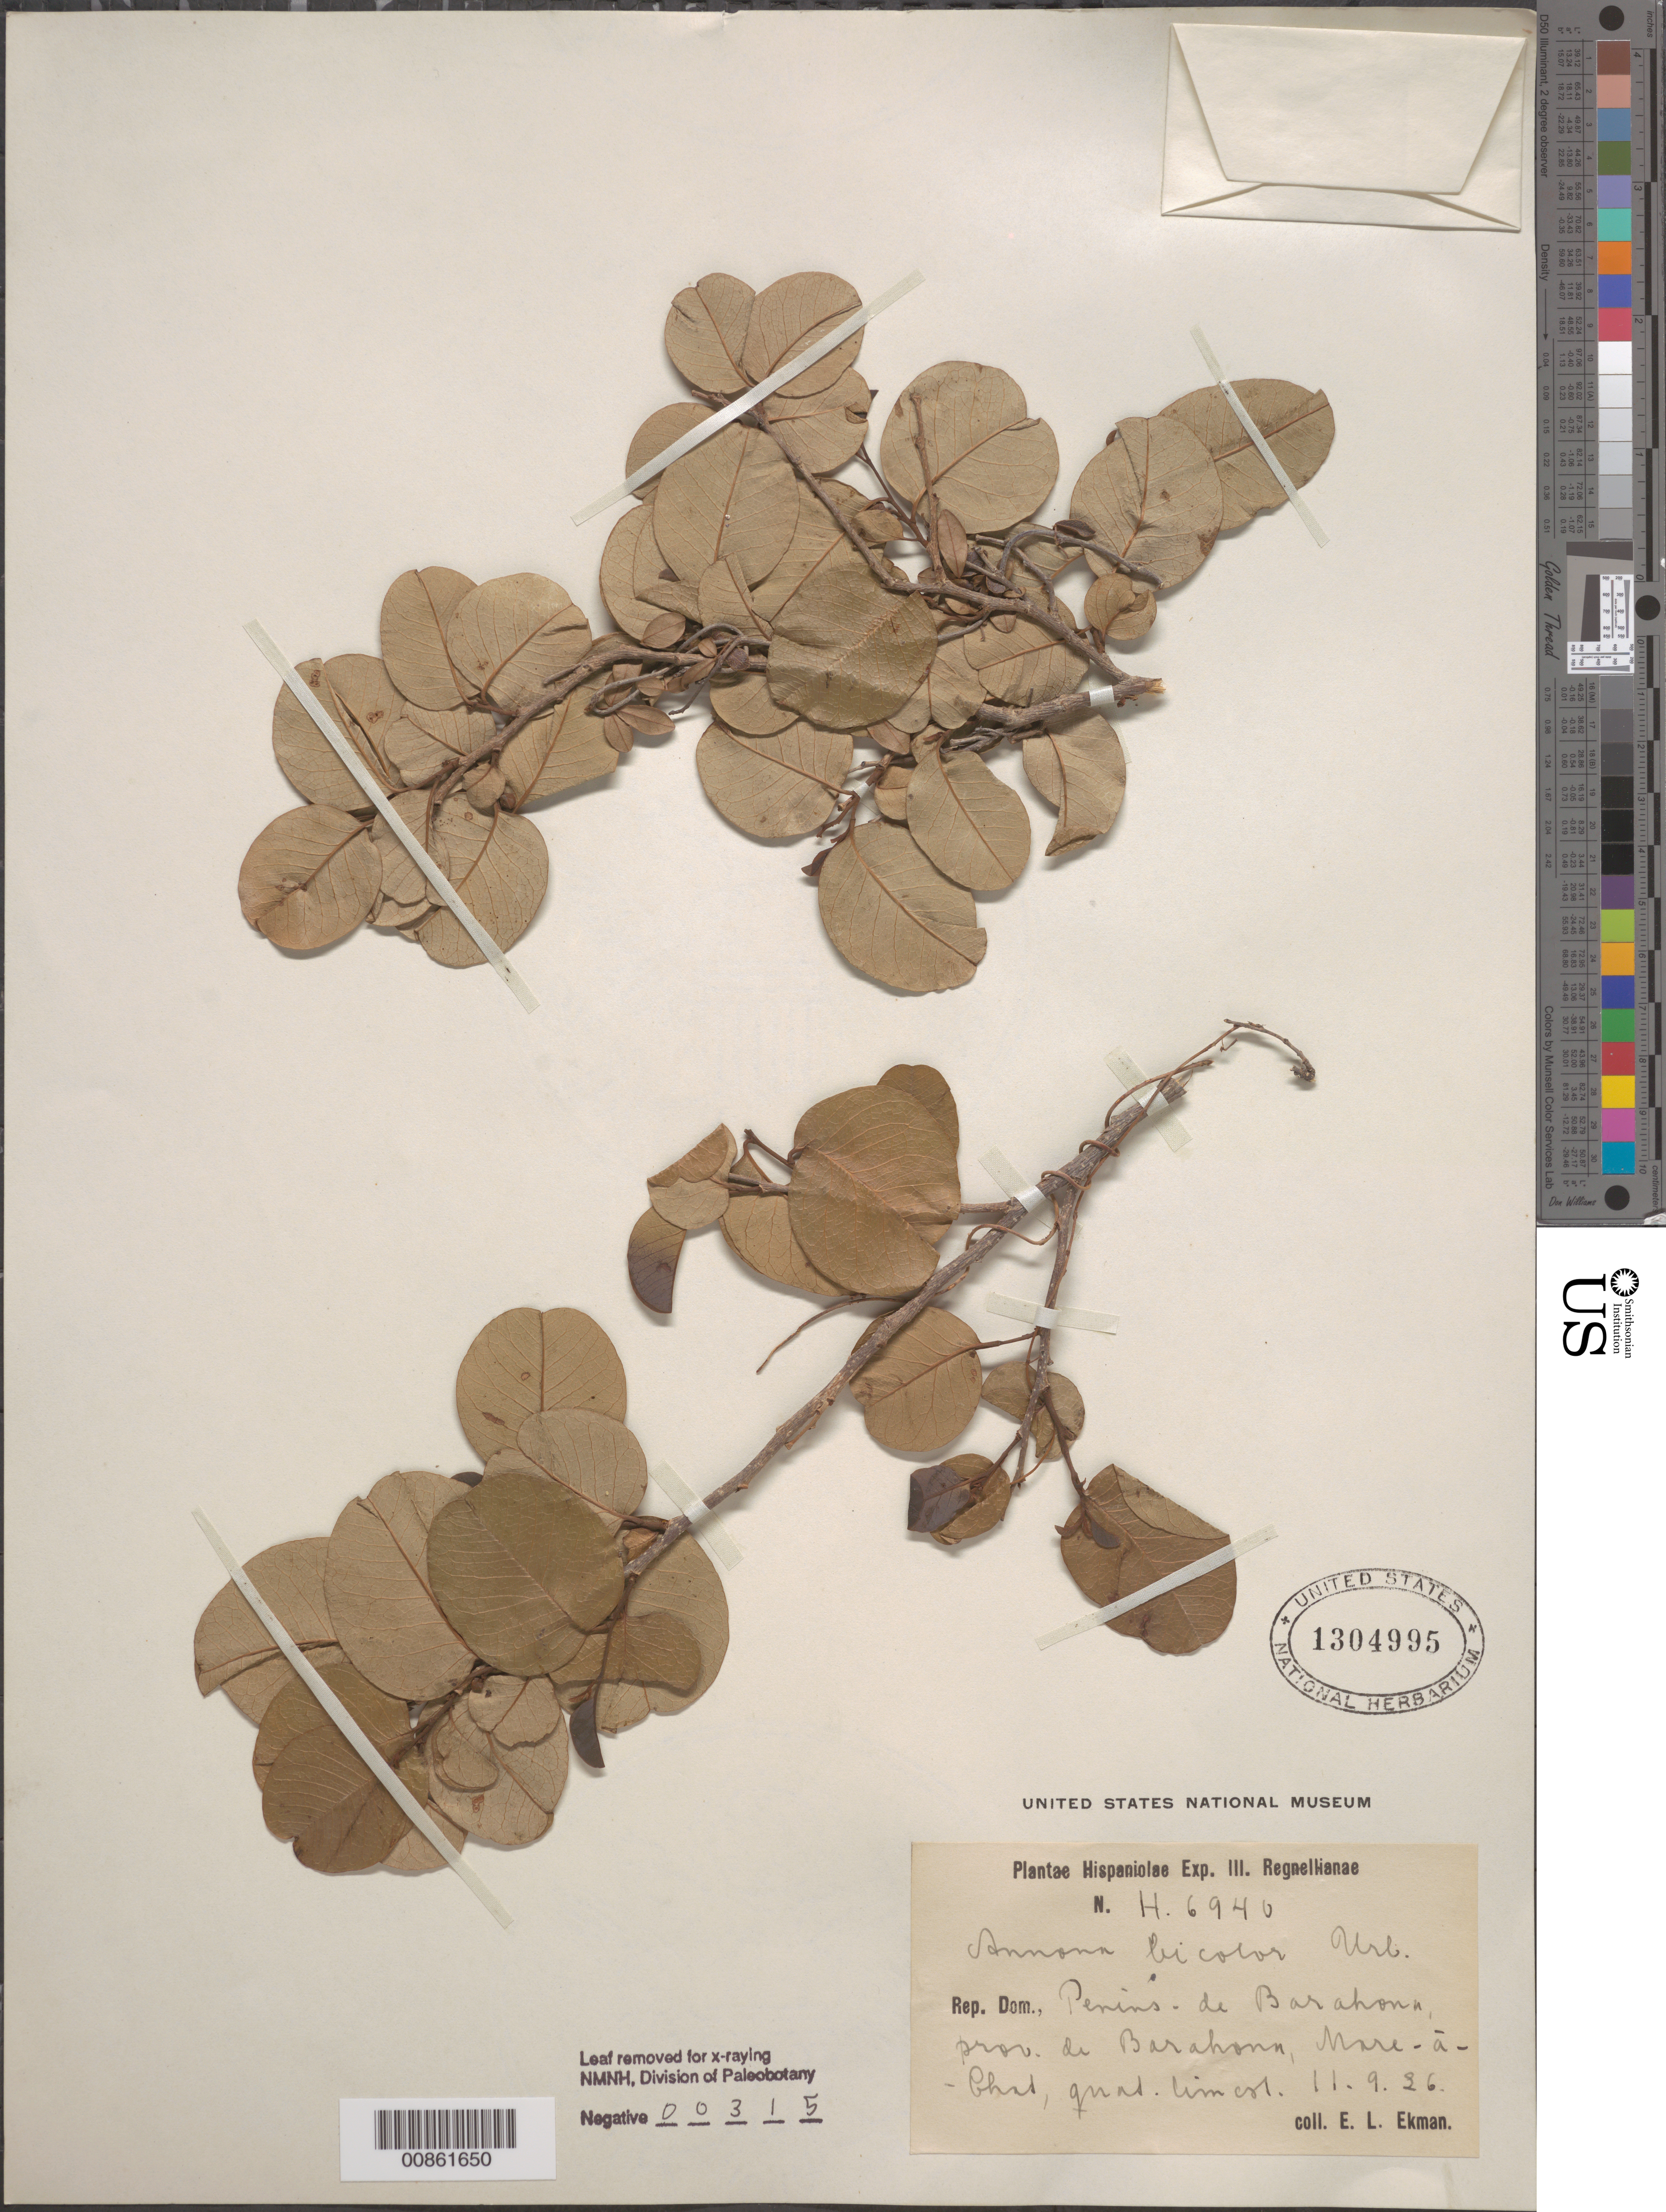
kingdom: Plantae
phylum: Tracheophyta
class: Magnoliopsida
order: Magnoliales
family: Annonaceae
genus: Annona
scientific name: Annona bicolor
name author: Urb.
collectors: E. L. Ekman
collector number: H 6940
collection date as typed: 11 Sep 1926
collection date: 1926-09-11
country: Dominican Republic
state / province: Barahona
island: Hispaniola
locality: Península de Barahona, Mare-à-Chat.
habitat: Quaternary Limestone.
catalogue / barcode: US 1304995